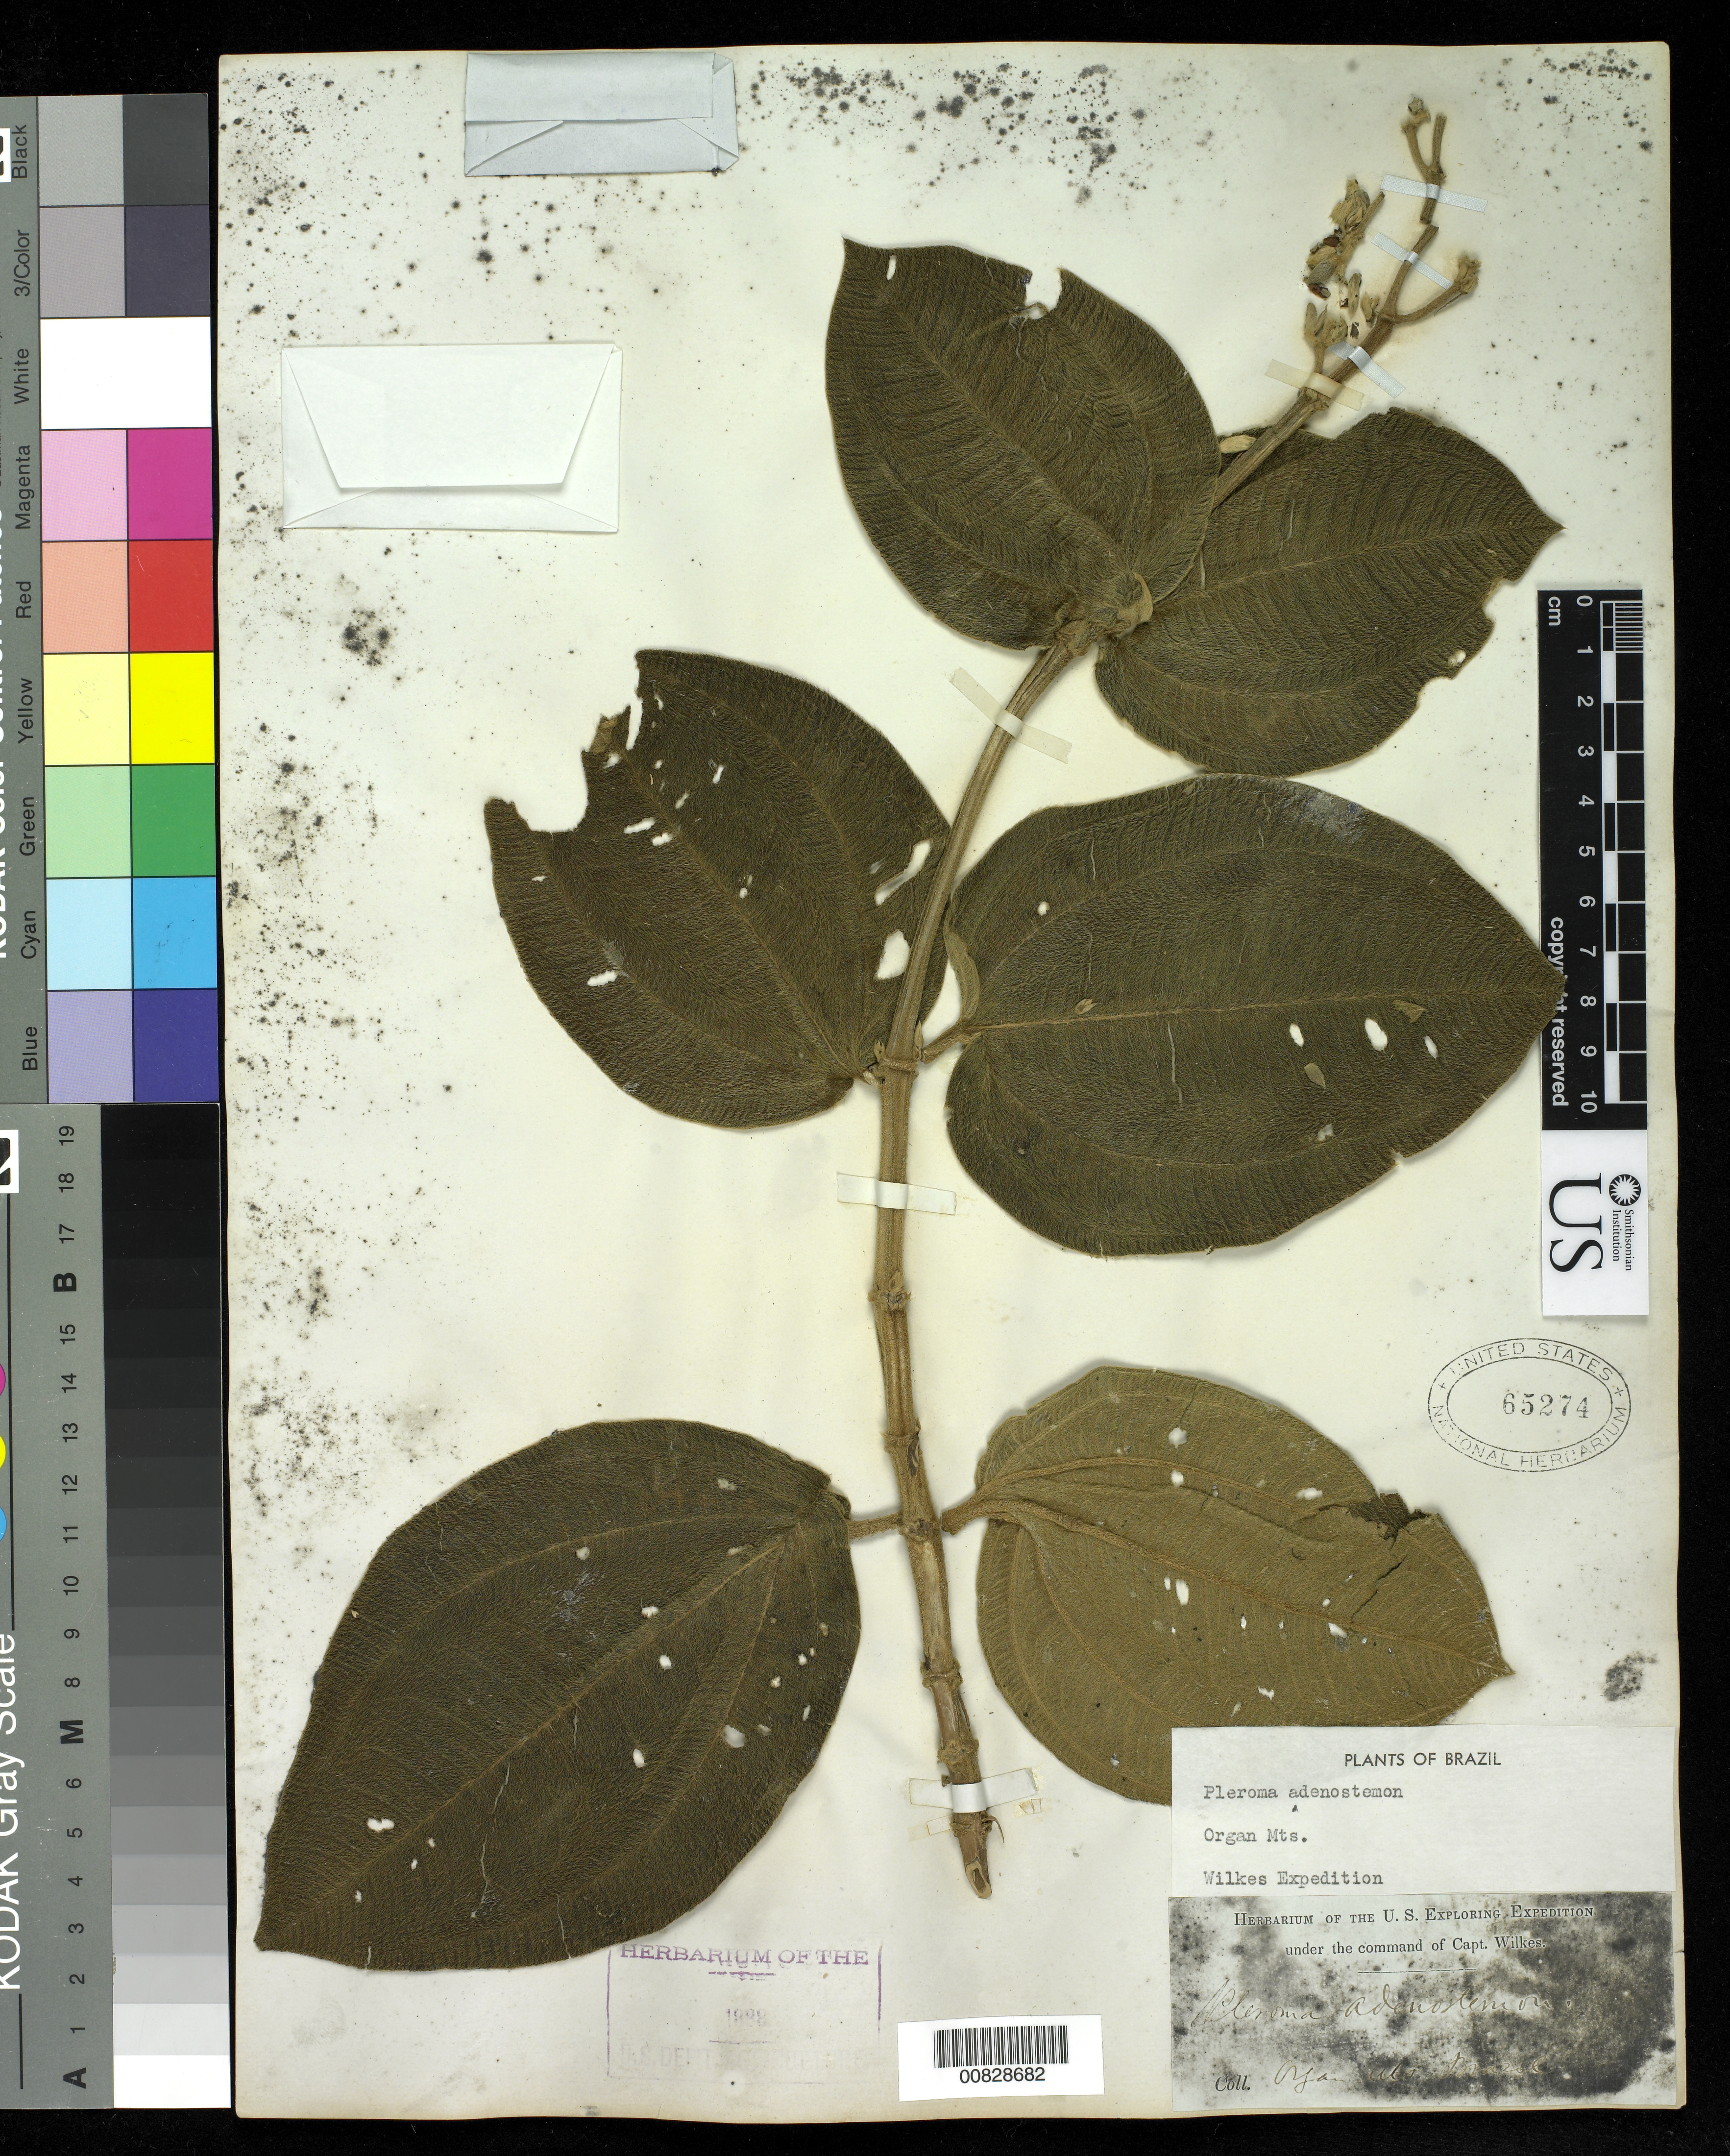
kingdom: Plantae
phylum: Tracheophyta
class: Magnoliopsida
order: Myrtales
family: Melastomataceae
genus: Pleroma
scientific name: Pleroma heteromallum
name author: (D. Don) D. Don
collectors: Wilkes Explor. Exped.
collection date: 1838/1842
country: Brazil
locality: Organ Mts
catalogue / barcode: US 65274